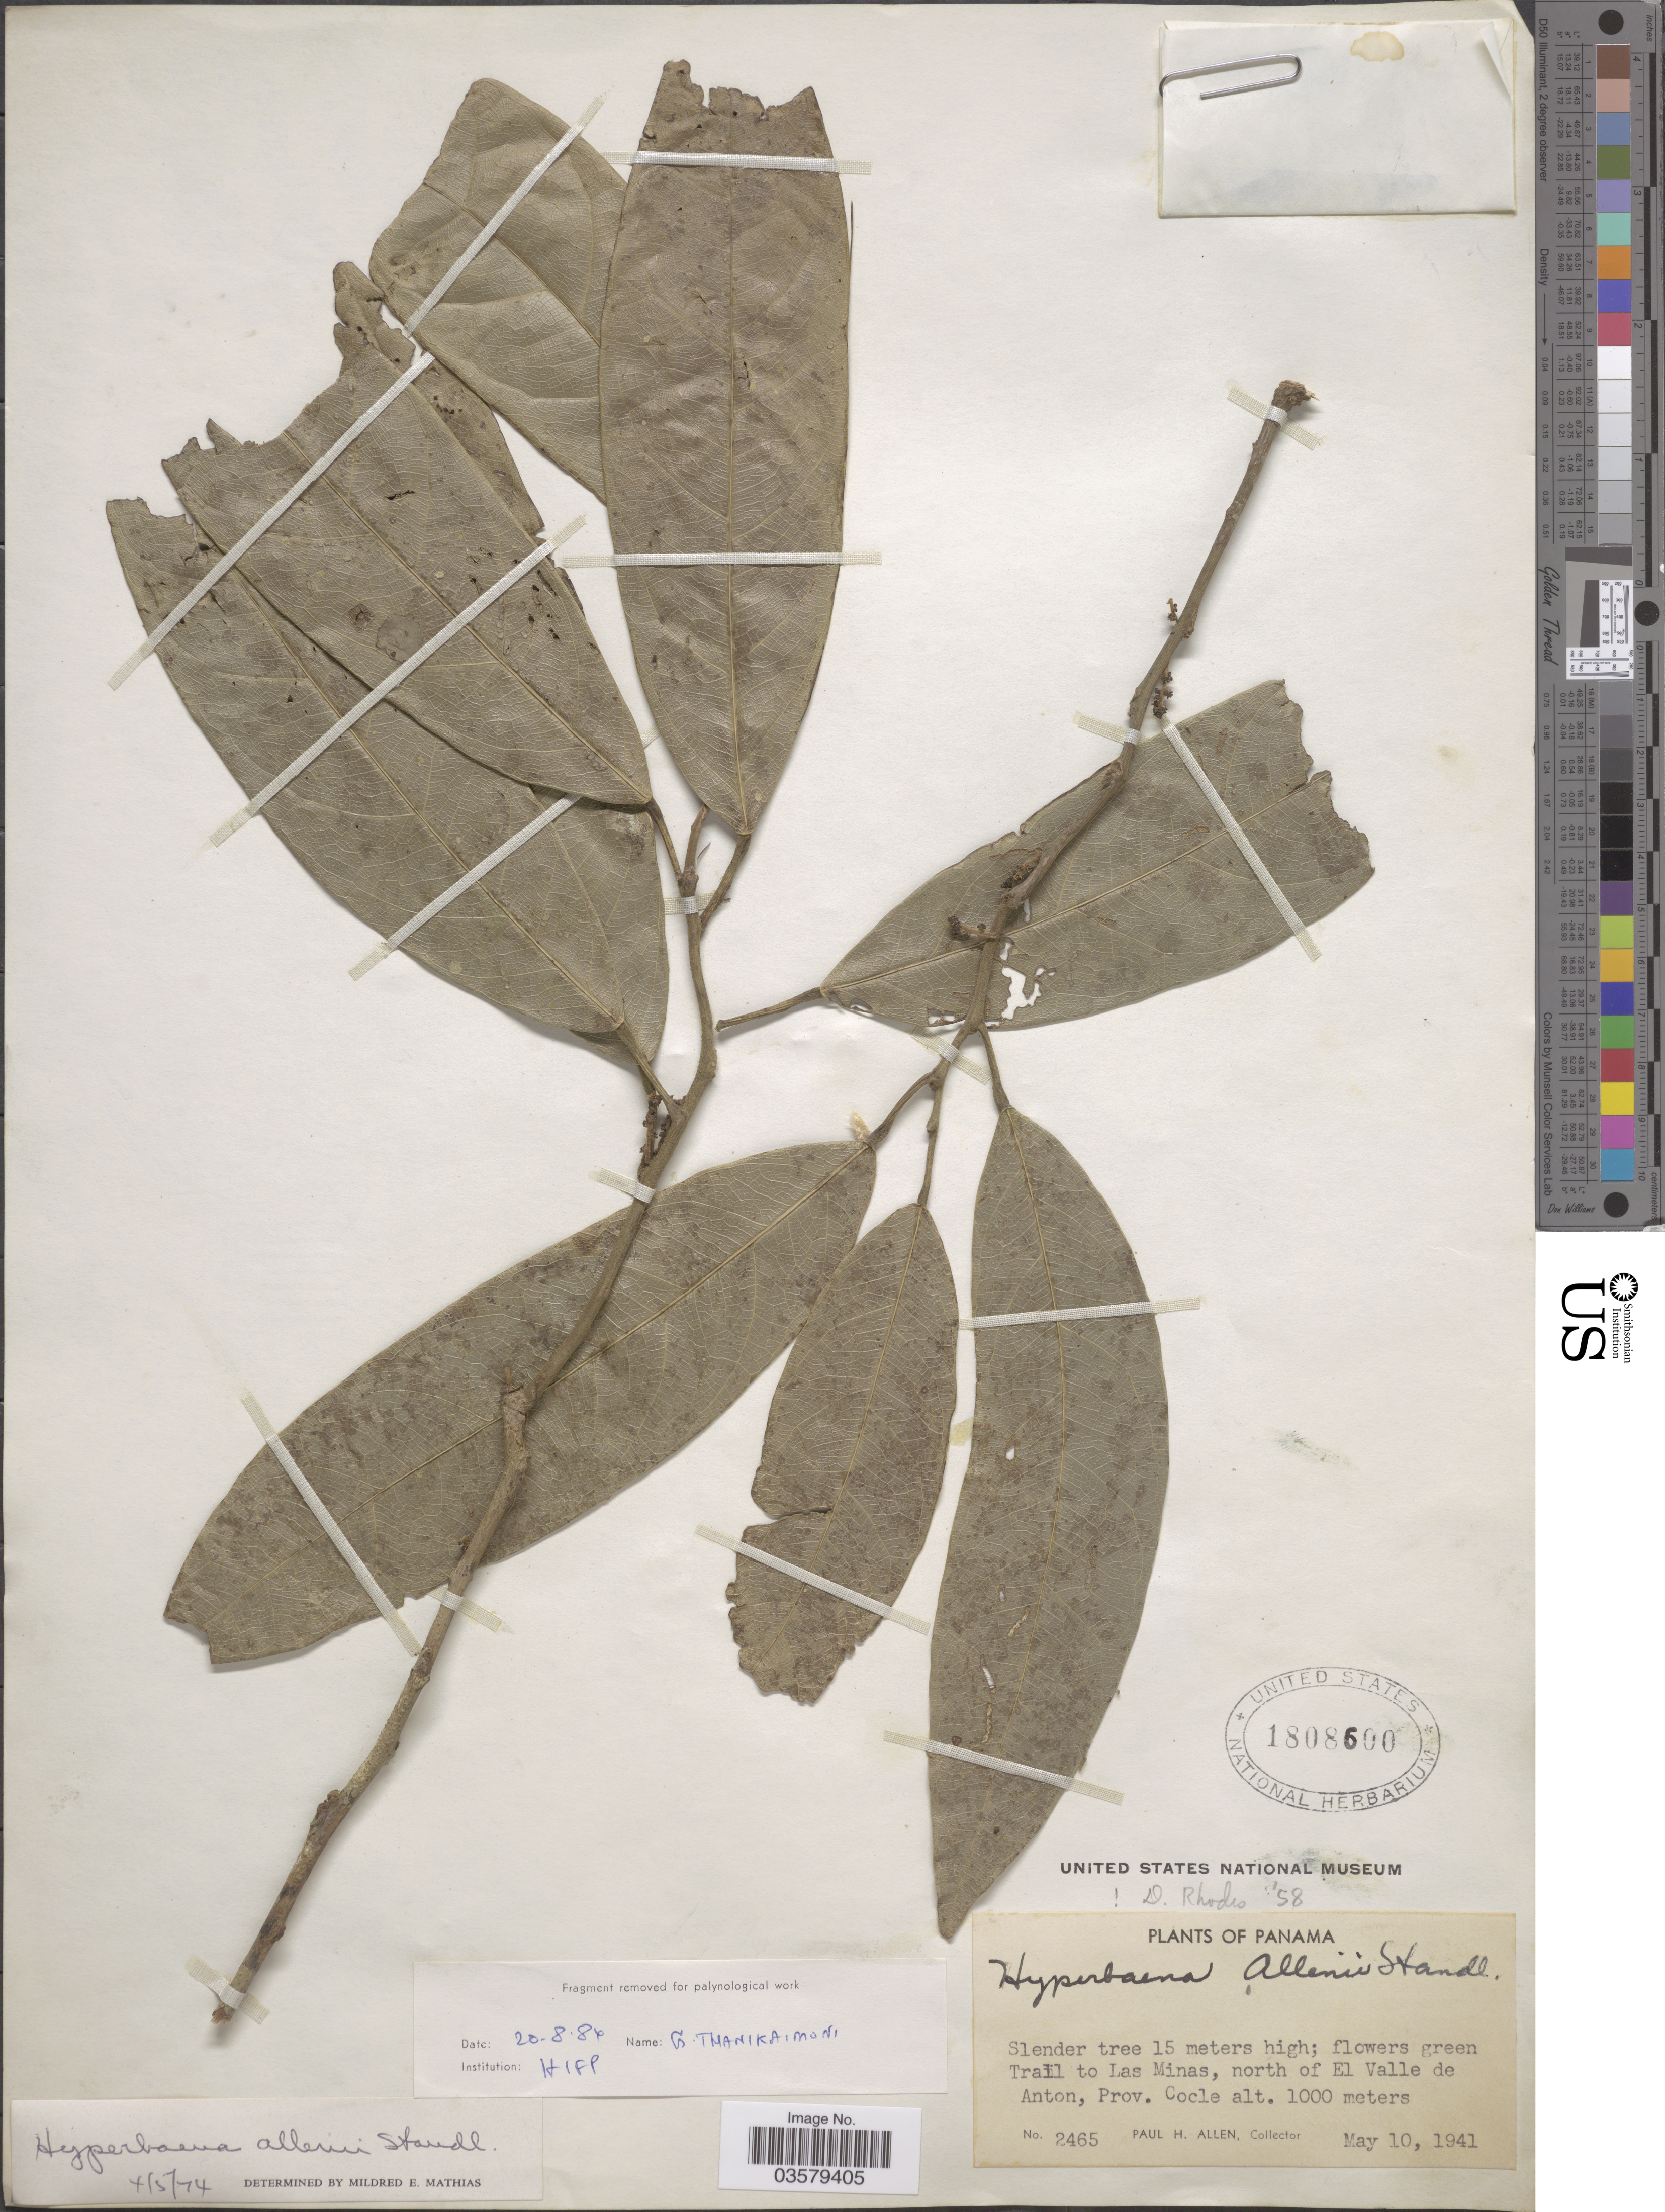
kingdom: Plantae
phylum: Tracheophyta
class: Magnoliopsida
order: Ranunculales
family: Menispermaceae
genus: Hyperbaena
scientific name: Hyperbaena allenii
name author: Standl. in Woodson & Schery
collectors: P. H. Allen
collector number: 2465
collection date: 1941-05-10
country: Panama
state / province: Cocle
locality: Trail to Las Minas, north of El Valle de Anton.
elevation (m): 1000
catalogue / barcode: US 1808600